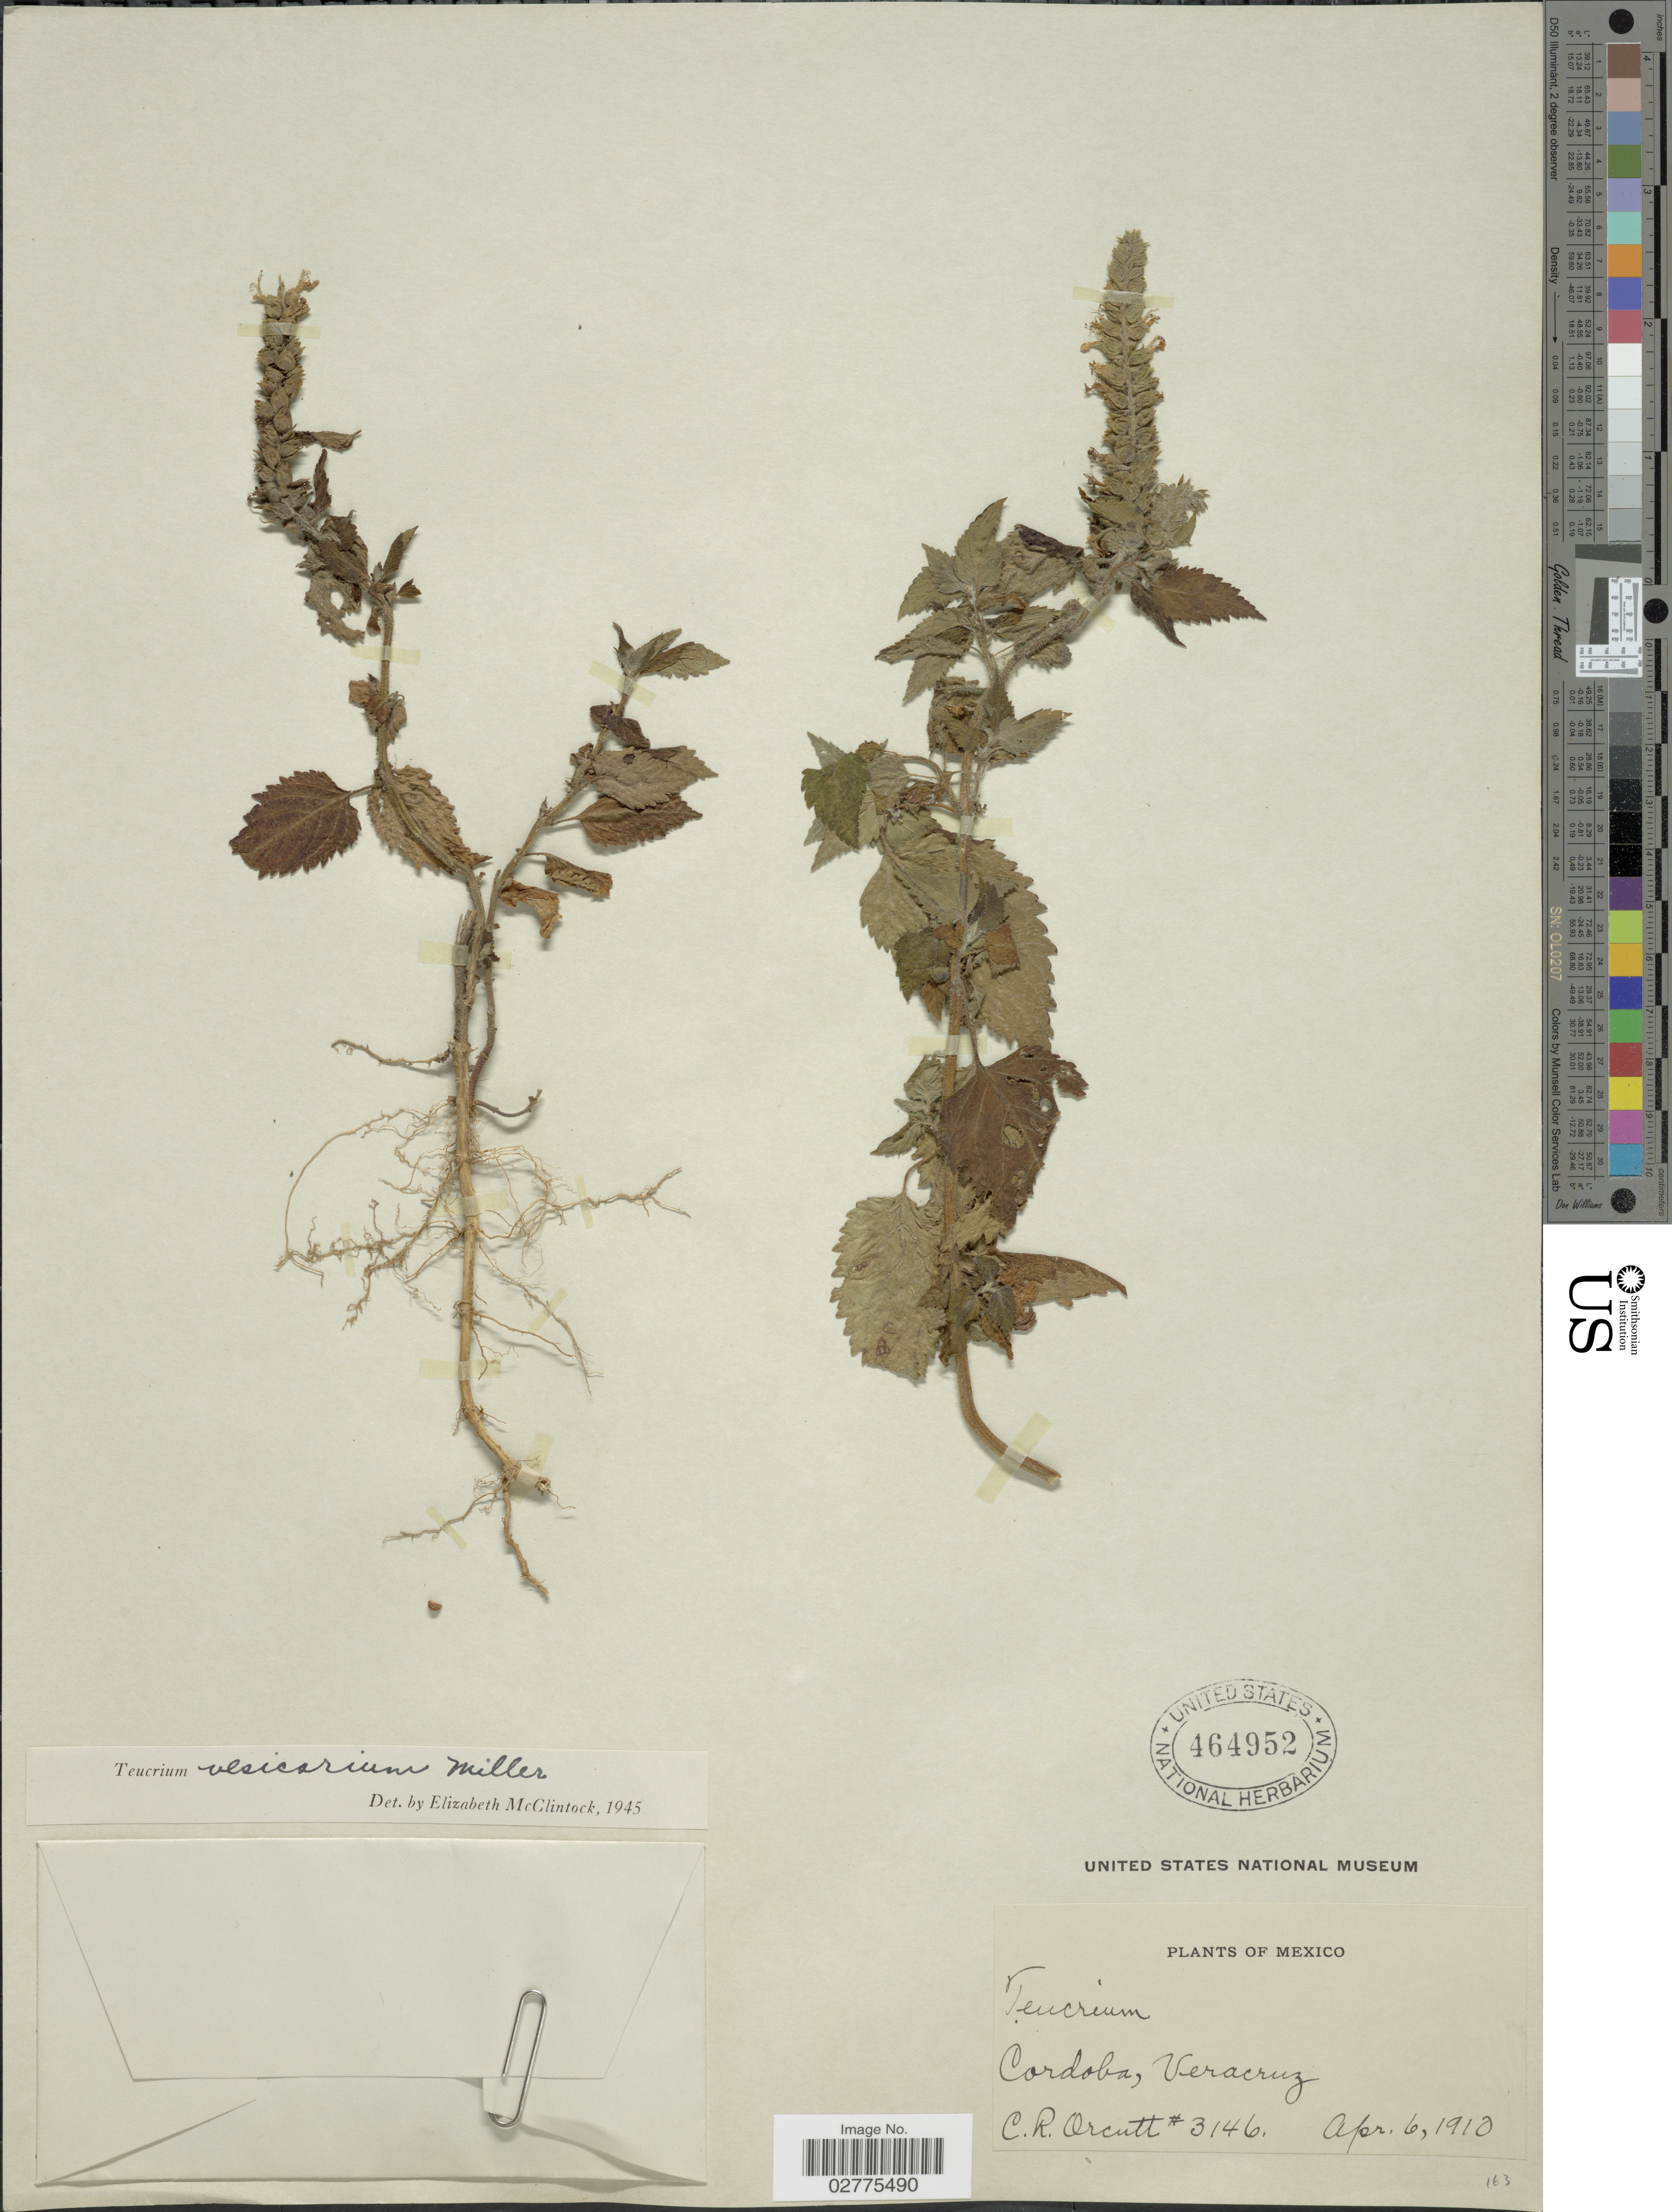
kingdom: Plantae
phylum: Tracheophyta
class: Magnoliopsida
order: Lamiales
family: Lamiaceae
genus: Teucrium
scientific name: Teucrium vesicarium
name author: Mill.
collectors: C. R. Orcutt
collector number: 3146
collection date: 1910-04-06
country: Mexico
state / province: Veracruz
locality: Cordoba.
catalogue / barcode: US 464952